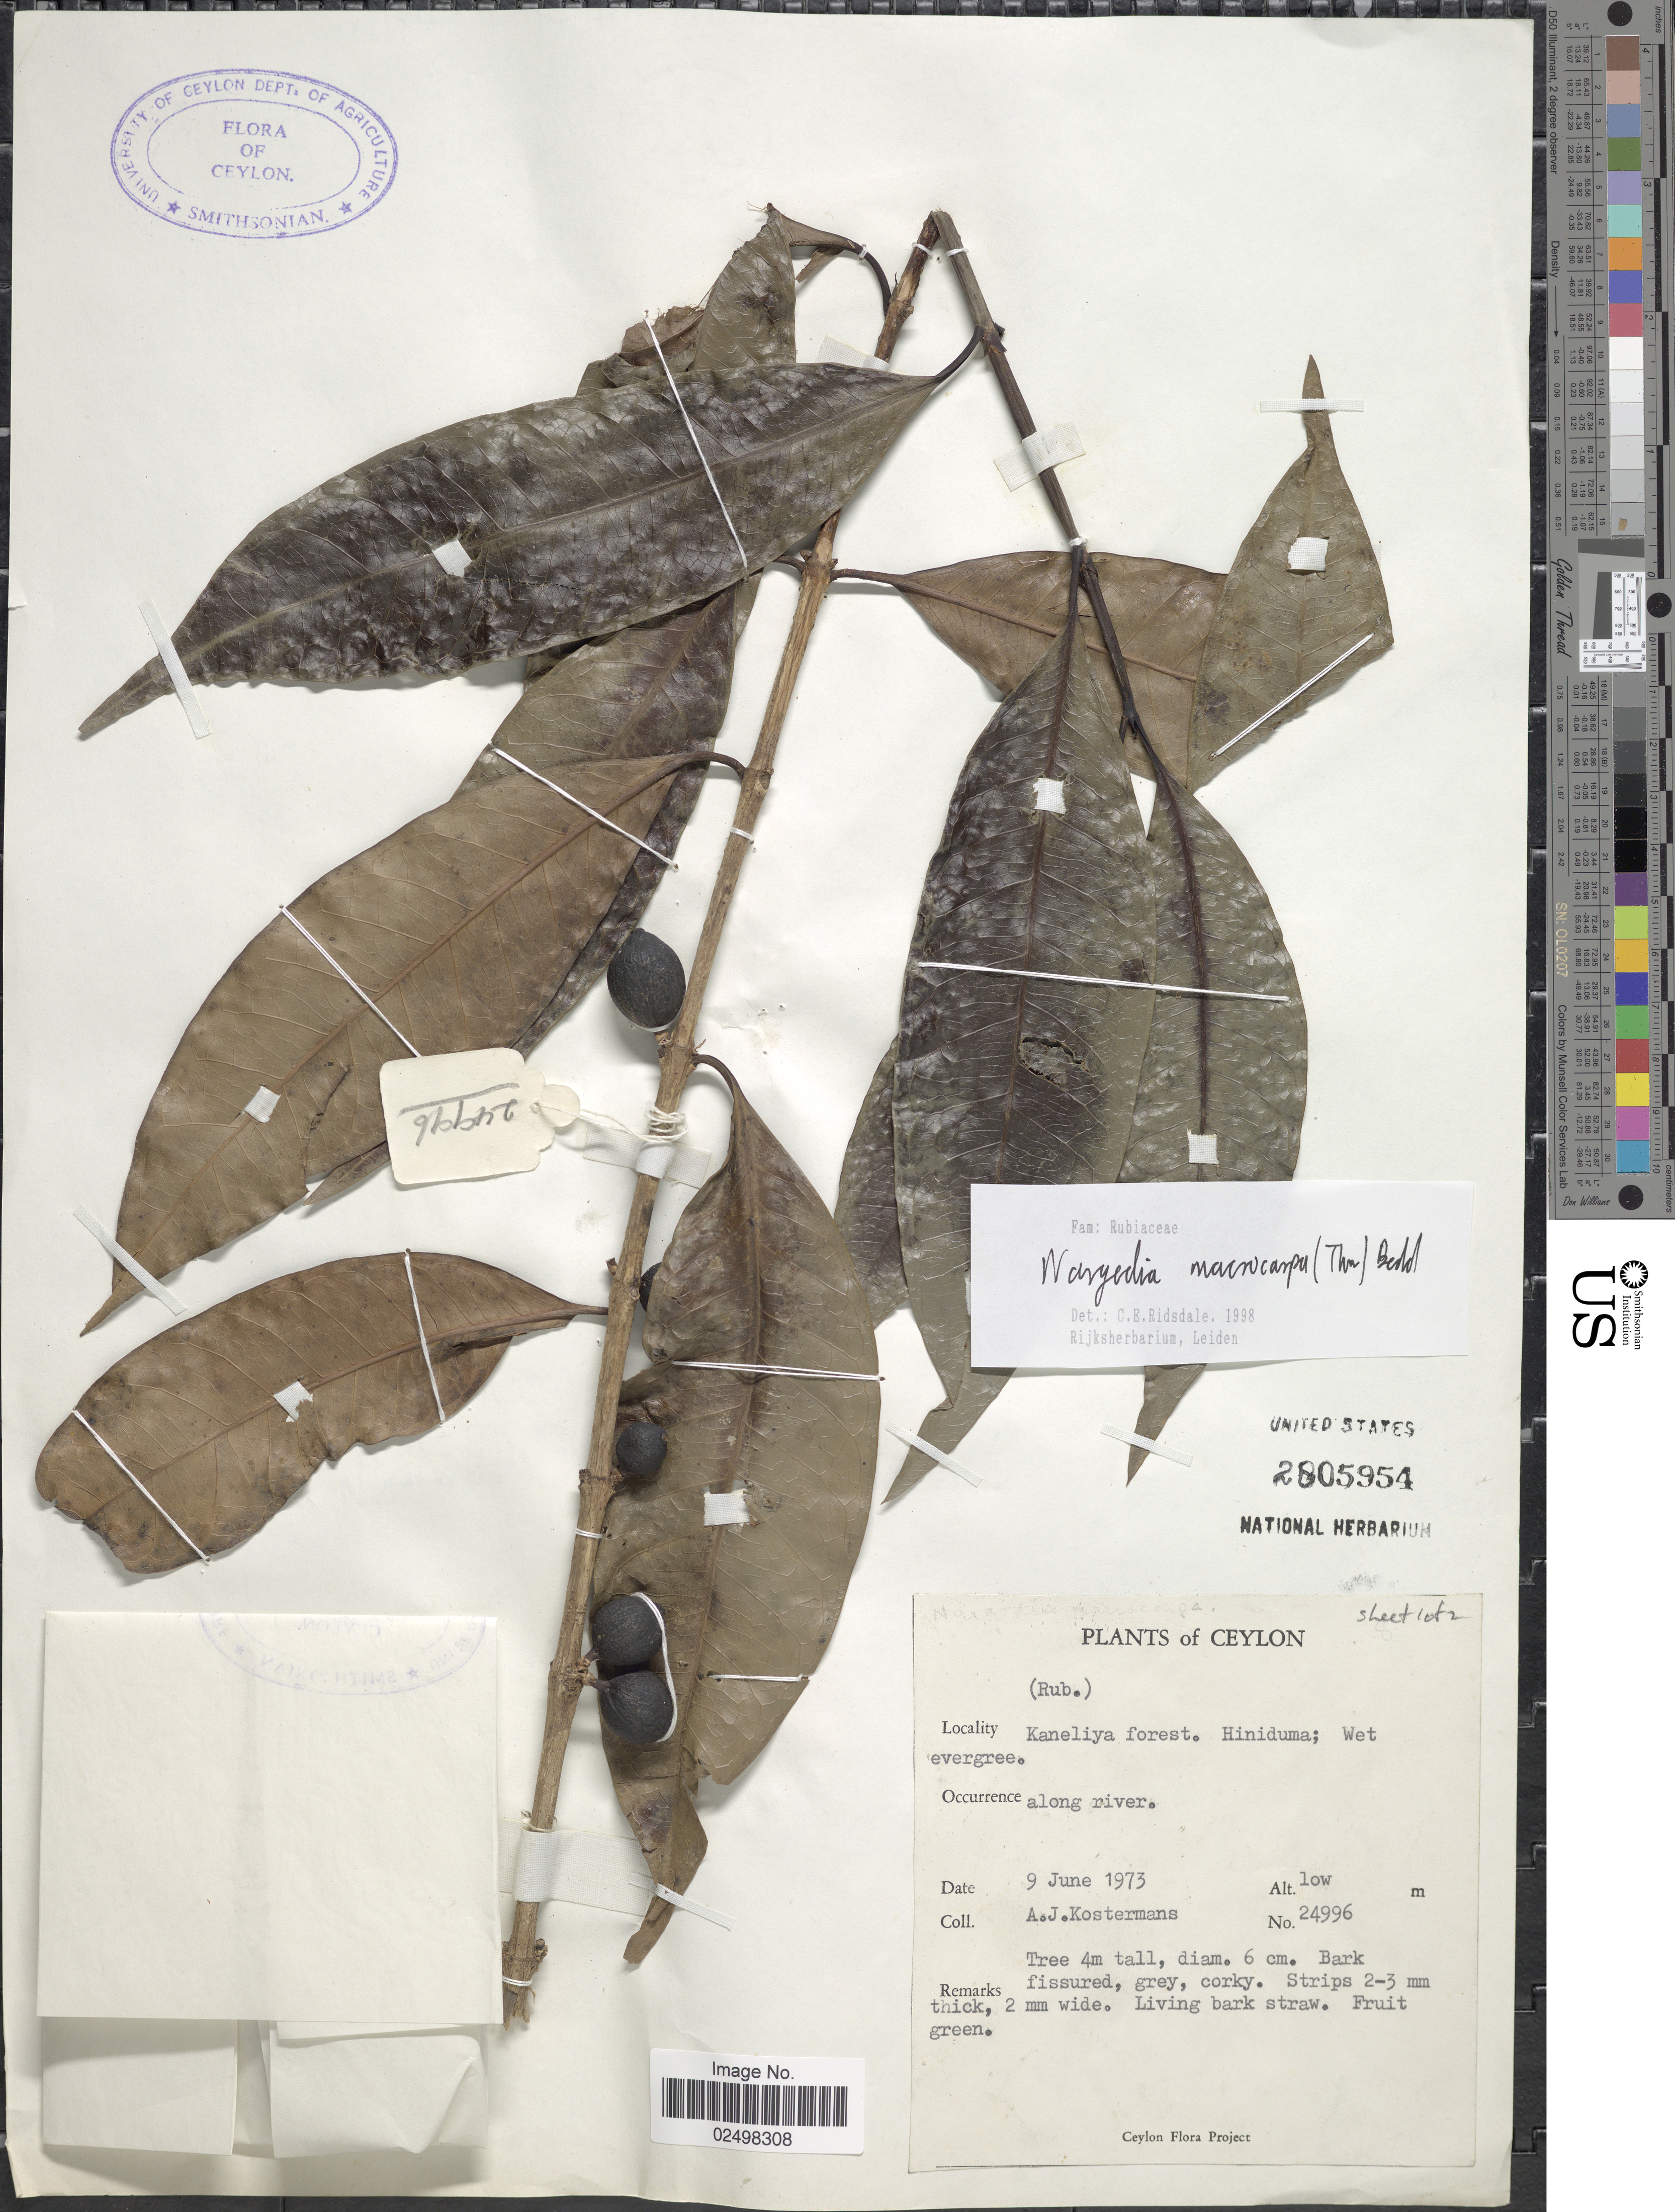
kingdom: Plantae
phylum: Tracheophyta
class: Magnoliopsida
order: Gentianales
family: Rubiaceae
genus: Nargedia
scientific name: Nargedia macrocarpa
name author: Bedd.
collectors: A. J. G. Kostermans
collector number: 24996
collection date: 1973-06-09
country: Sri Lanka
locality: Ceylon, Kaneliya forest. Hiniduma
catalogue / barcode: US 2805954